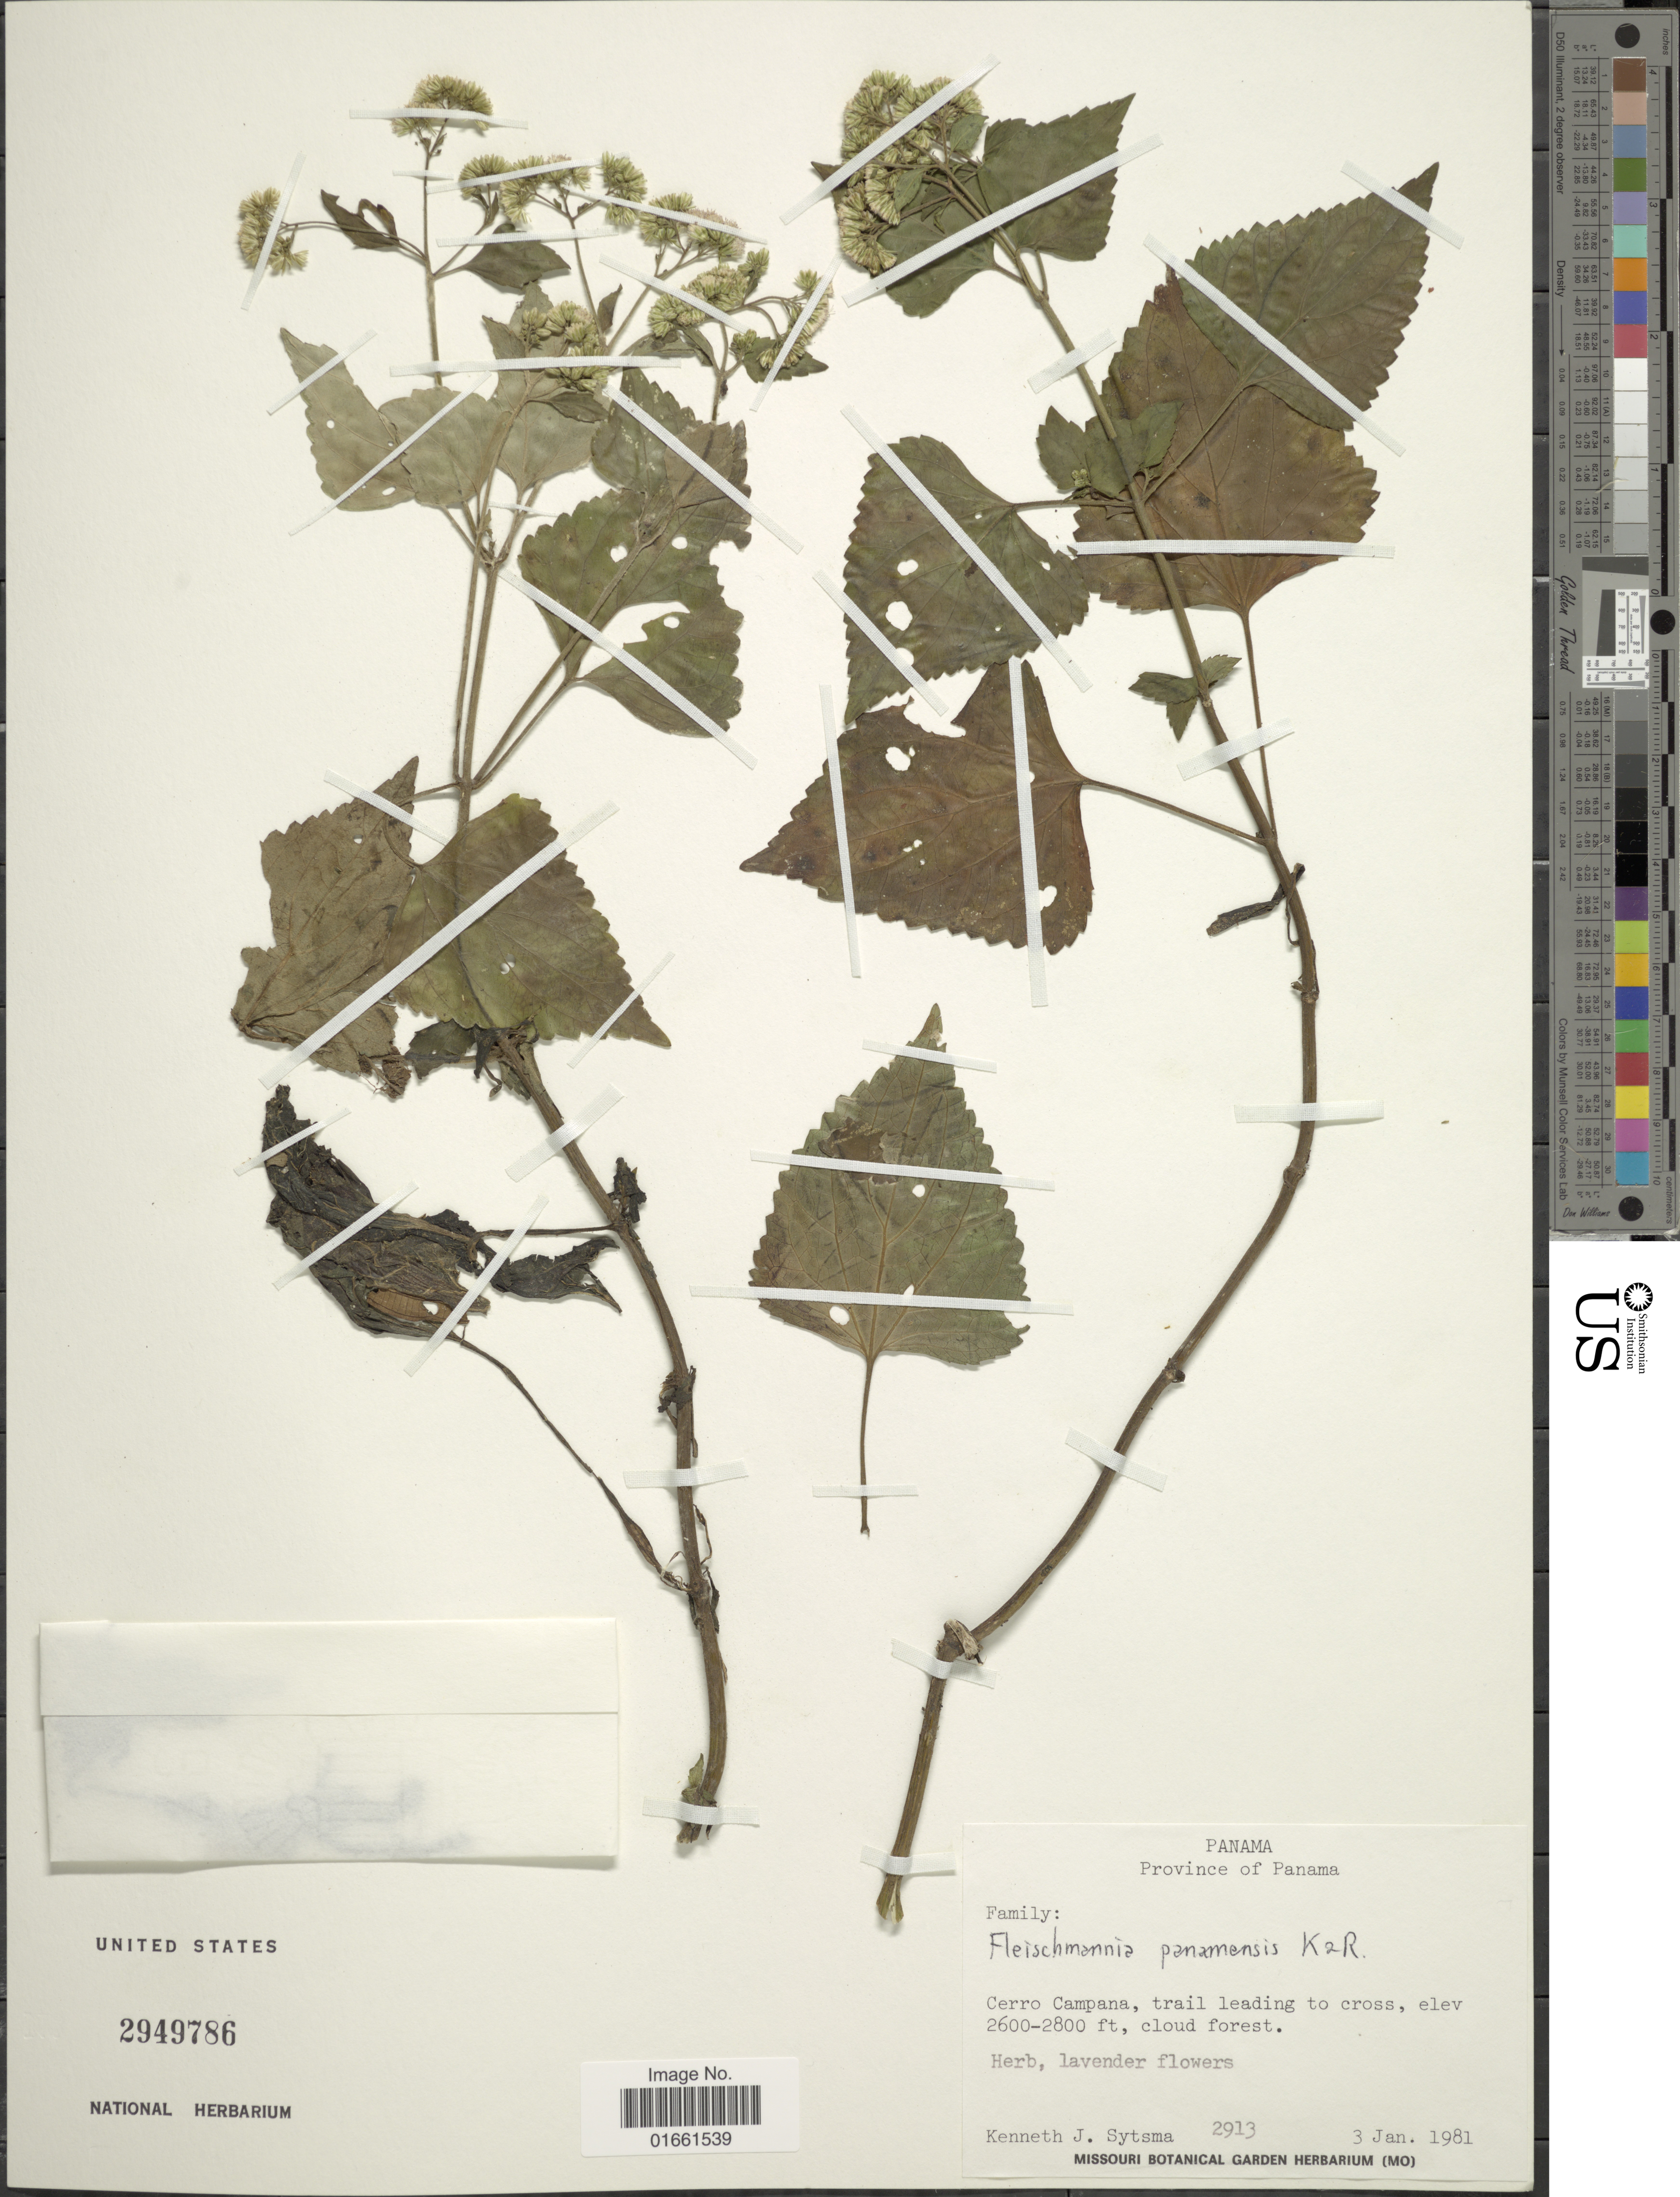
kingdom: Plantae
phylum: Tracheophyta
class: Magnoliopsida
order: Asterales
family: Asteraceae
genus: Fleischmannia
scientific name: Fleischmannia panamensis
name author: R.M. King & H. Rob.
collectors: K. J. Sytsma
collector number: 2913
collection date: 1981-01-03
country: Panama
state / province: Panamá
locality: Province of Panama, Cerro Campana, trail leading to cross.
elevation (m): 792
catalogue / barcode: US 2949786